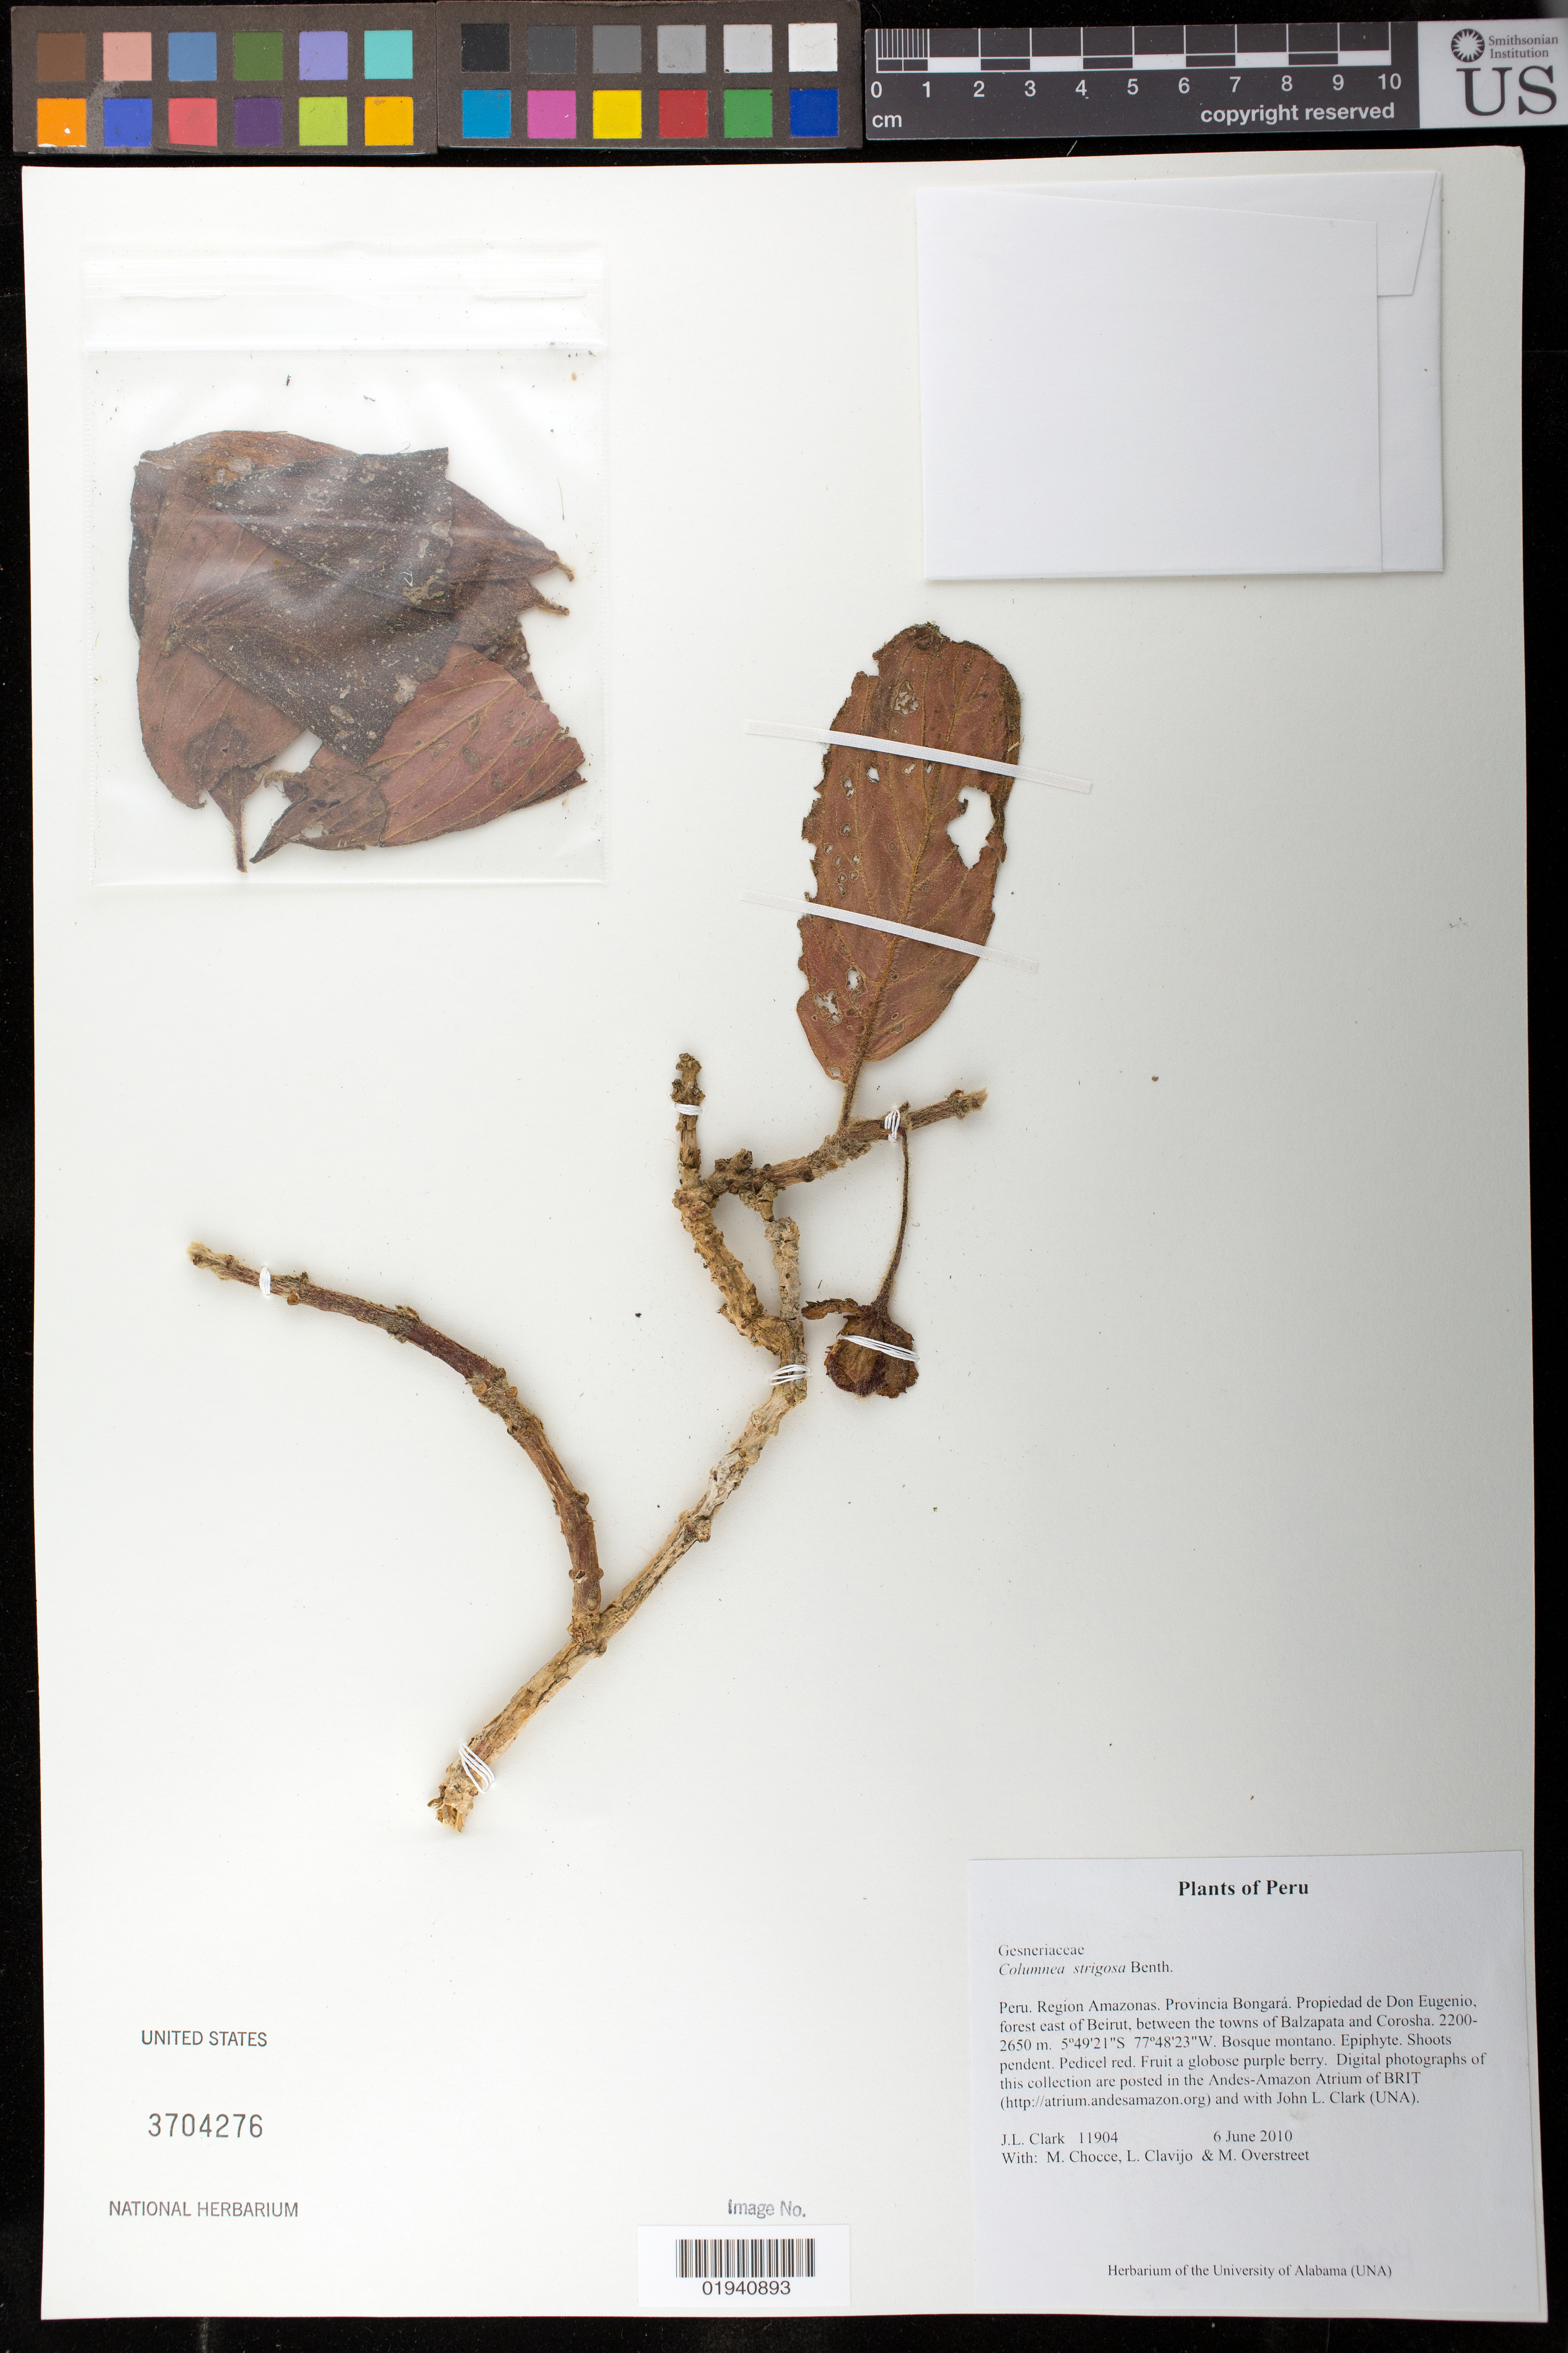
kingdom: Plantae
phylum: Tracheophyta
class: Magnoliopsida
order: Lamiales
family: Gesneriaceae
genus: Columnea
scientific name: Columnea strigosa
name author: Benth.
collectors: J. L. Clark, M. Chocce, L. Clavijo & M. Overstreet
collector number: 11904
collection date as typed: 06 Jun 2010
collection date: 2010-06-06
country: Peru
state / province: Amazonas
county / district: Bongará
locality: Region Amazonas, propiedad de Don Eugenio, forest east of Beirut, between the towns of Balzapata and Corosha.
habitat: Bosque montano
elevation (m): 2200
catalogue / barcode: US 3704276